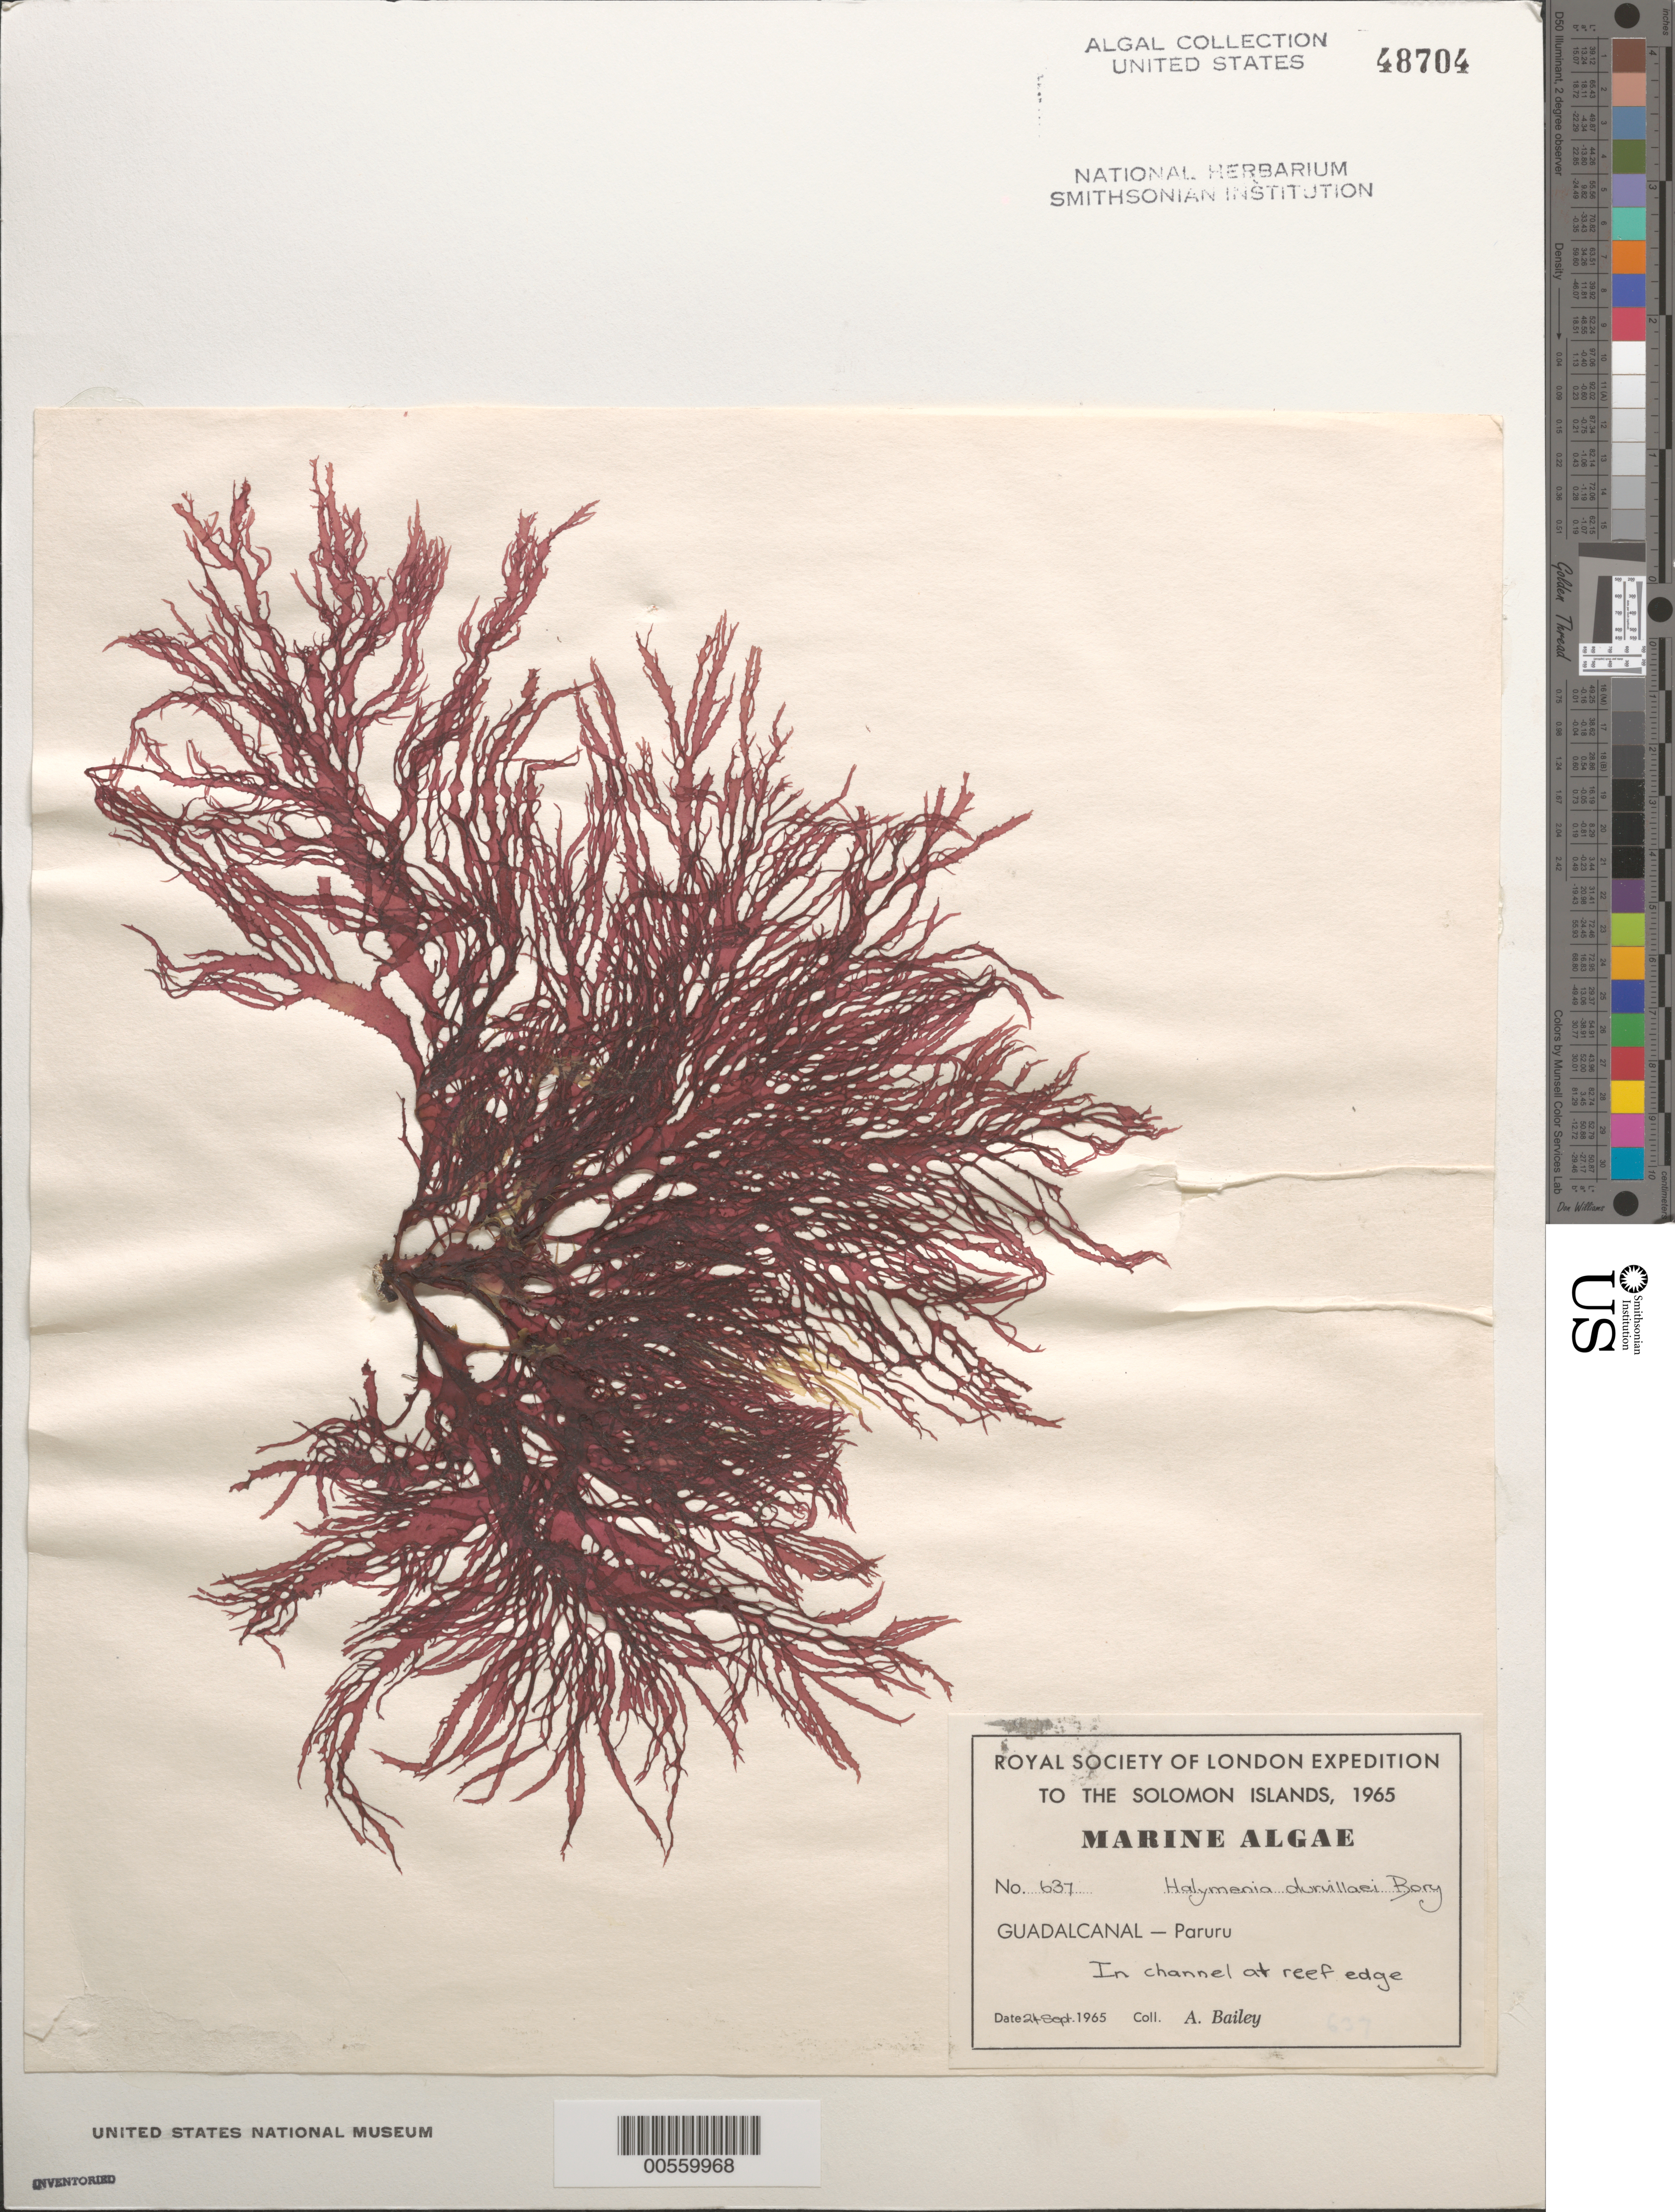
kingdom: Plantae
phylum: Rhodophyta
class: Florideophyceae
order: Halymeniales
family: Halymeniaceae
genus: Halymenia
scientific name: Halymenia durvillaei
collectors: A. Bailey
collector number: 637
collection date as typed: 24 Sep 1965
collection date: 1965-09-24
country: Solomon Islands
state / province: Guadalcanal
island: Guadalcanal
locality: Paruru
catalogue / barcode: US 48704